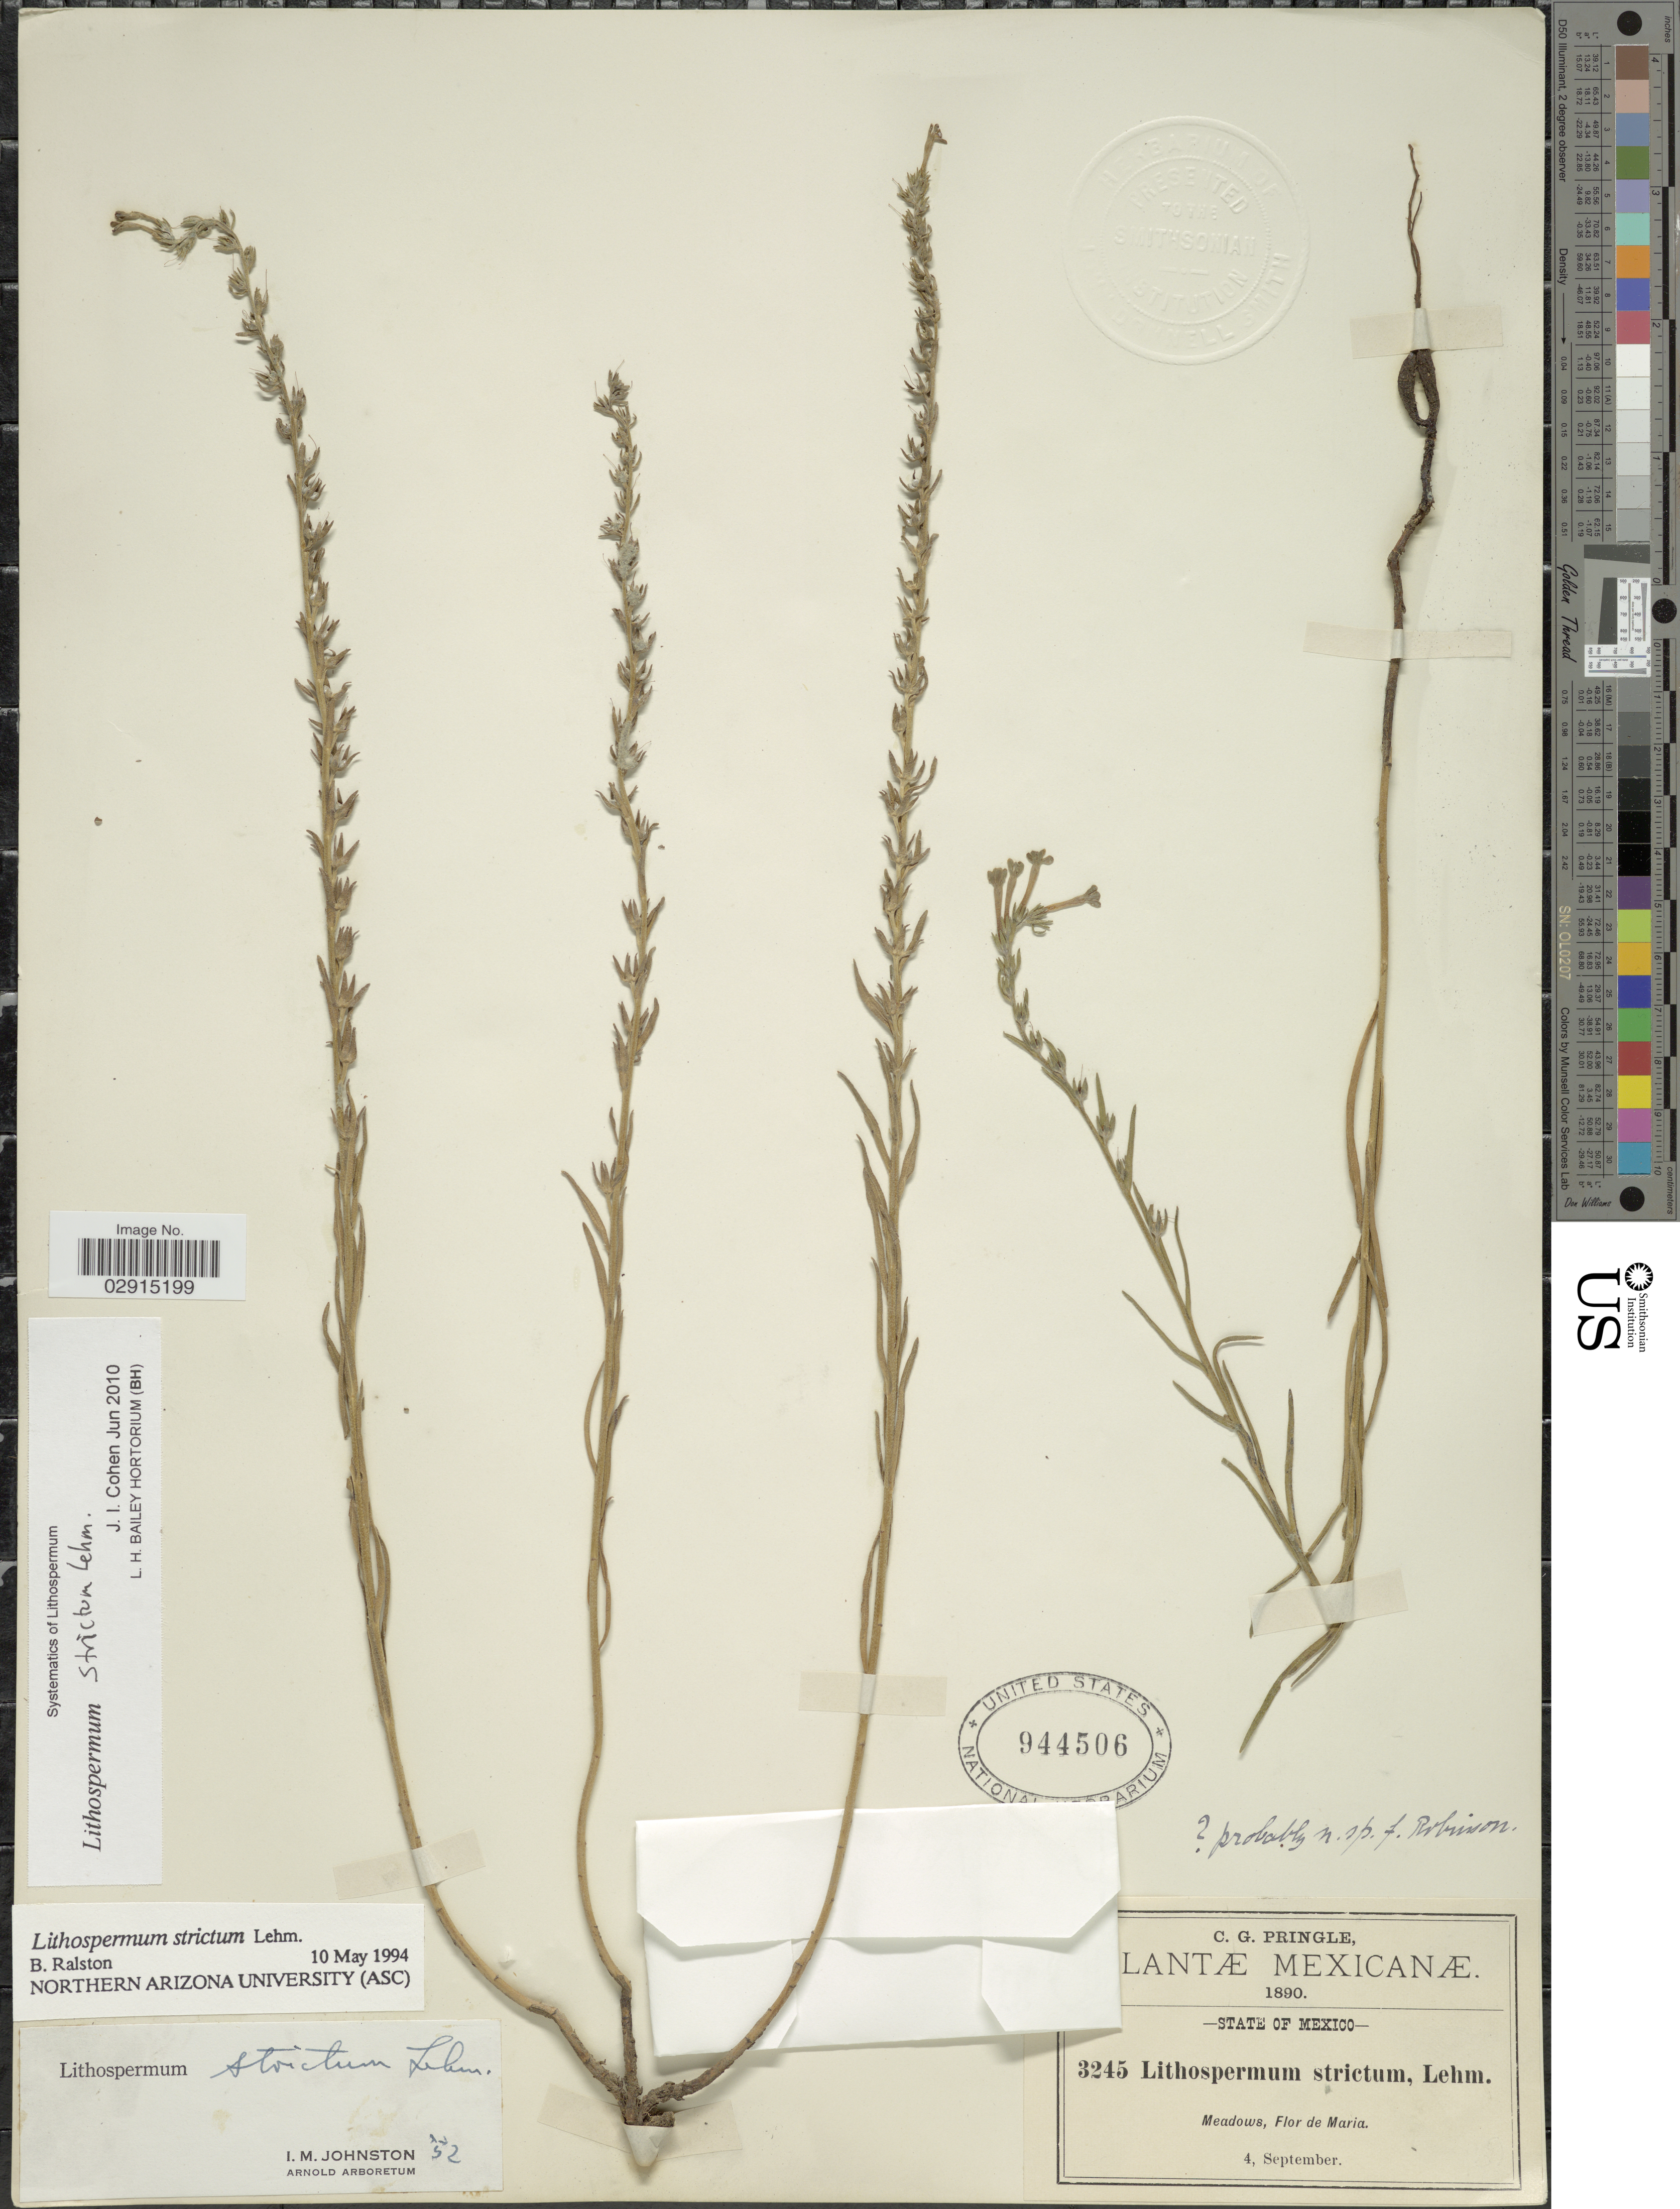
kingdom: Plantae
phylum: Tracheophyta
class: Magnoliopsida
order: Boraginales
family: Boraginaceae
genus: Lithospermum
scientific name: Lithospermum strictum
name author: Lehm.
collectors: C. G. Pringle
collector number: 3245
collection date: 1890-09-04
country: Mexico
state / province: México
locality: Meadows, Flor de Maria.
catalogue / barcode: US 944506